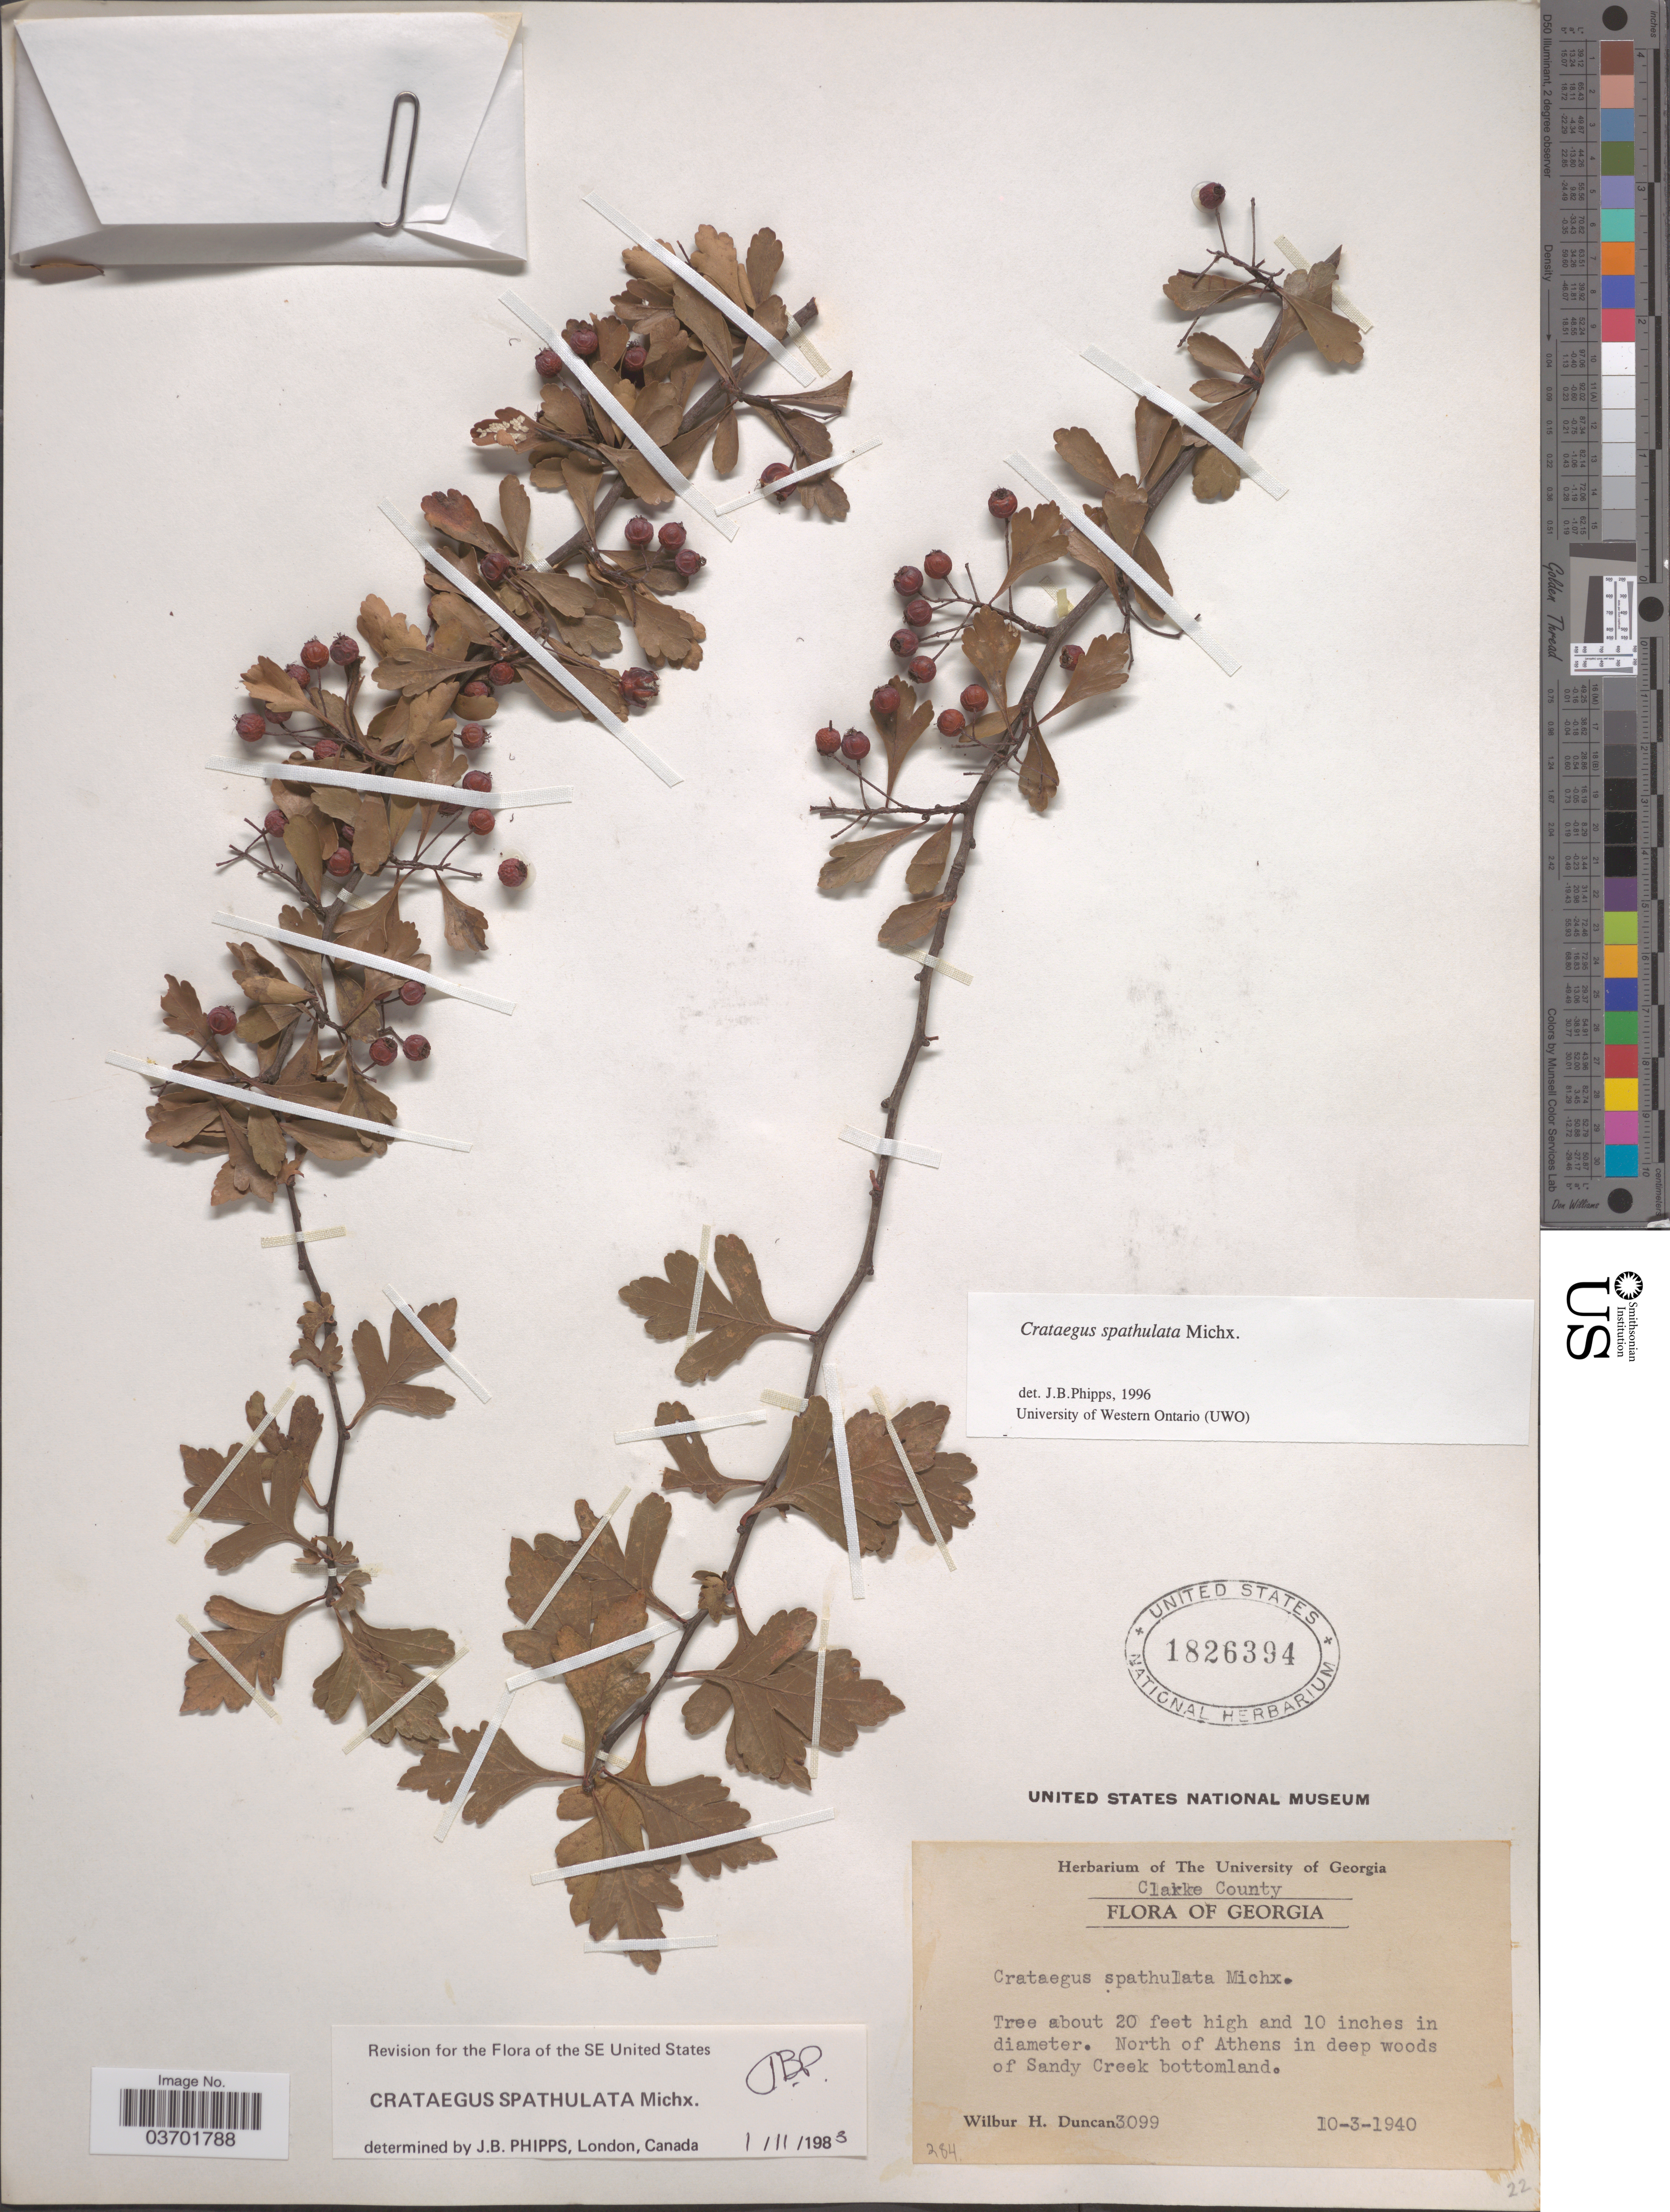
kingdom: Plantae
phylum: Tracheophyta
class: Magnoliopsida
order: Rosales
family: Rosaceae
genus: Crataegus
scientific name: Crataegus spathulata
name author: Michx.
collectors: W. H. Duncan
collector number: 3099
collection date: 1940-10-03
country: United States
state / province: Georgia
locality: Clarke County. North of Athens in deep woods of Sandy Creek bottomland.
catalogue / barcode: US 1826394